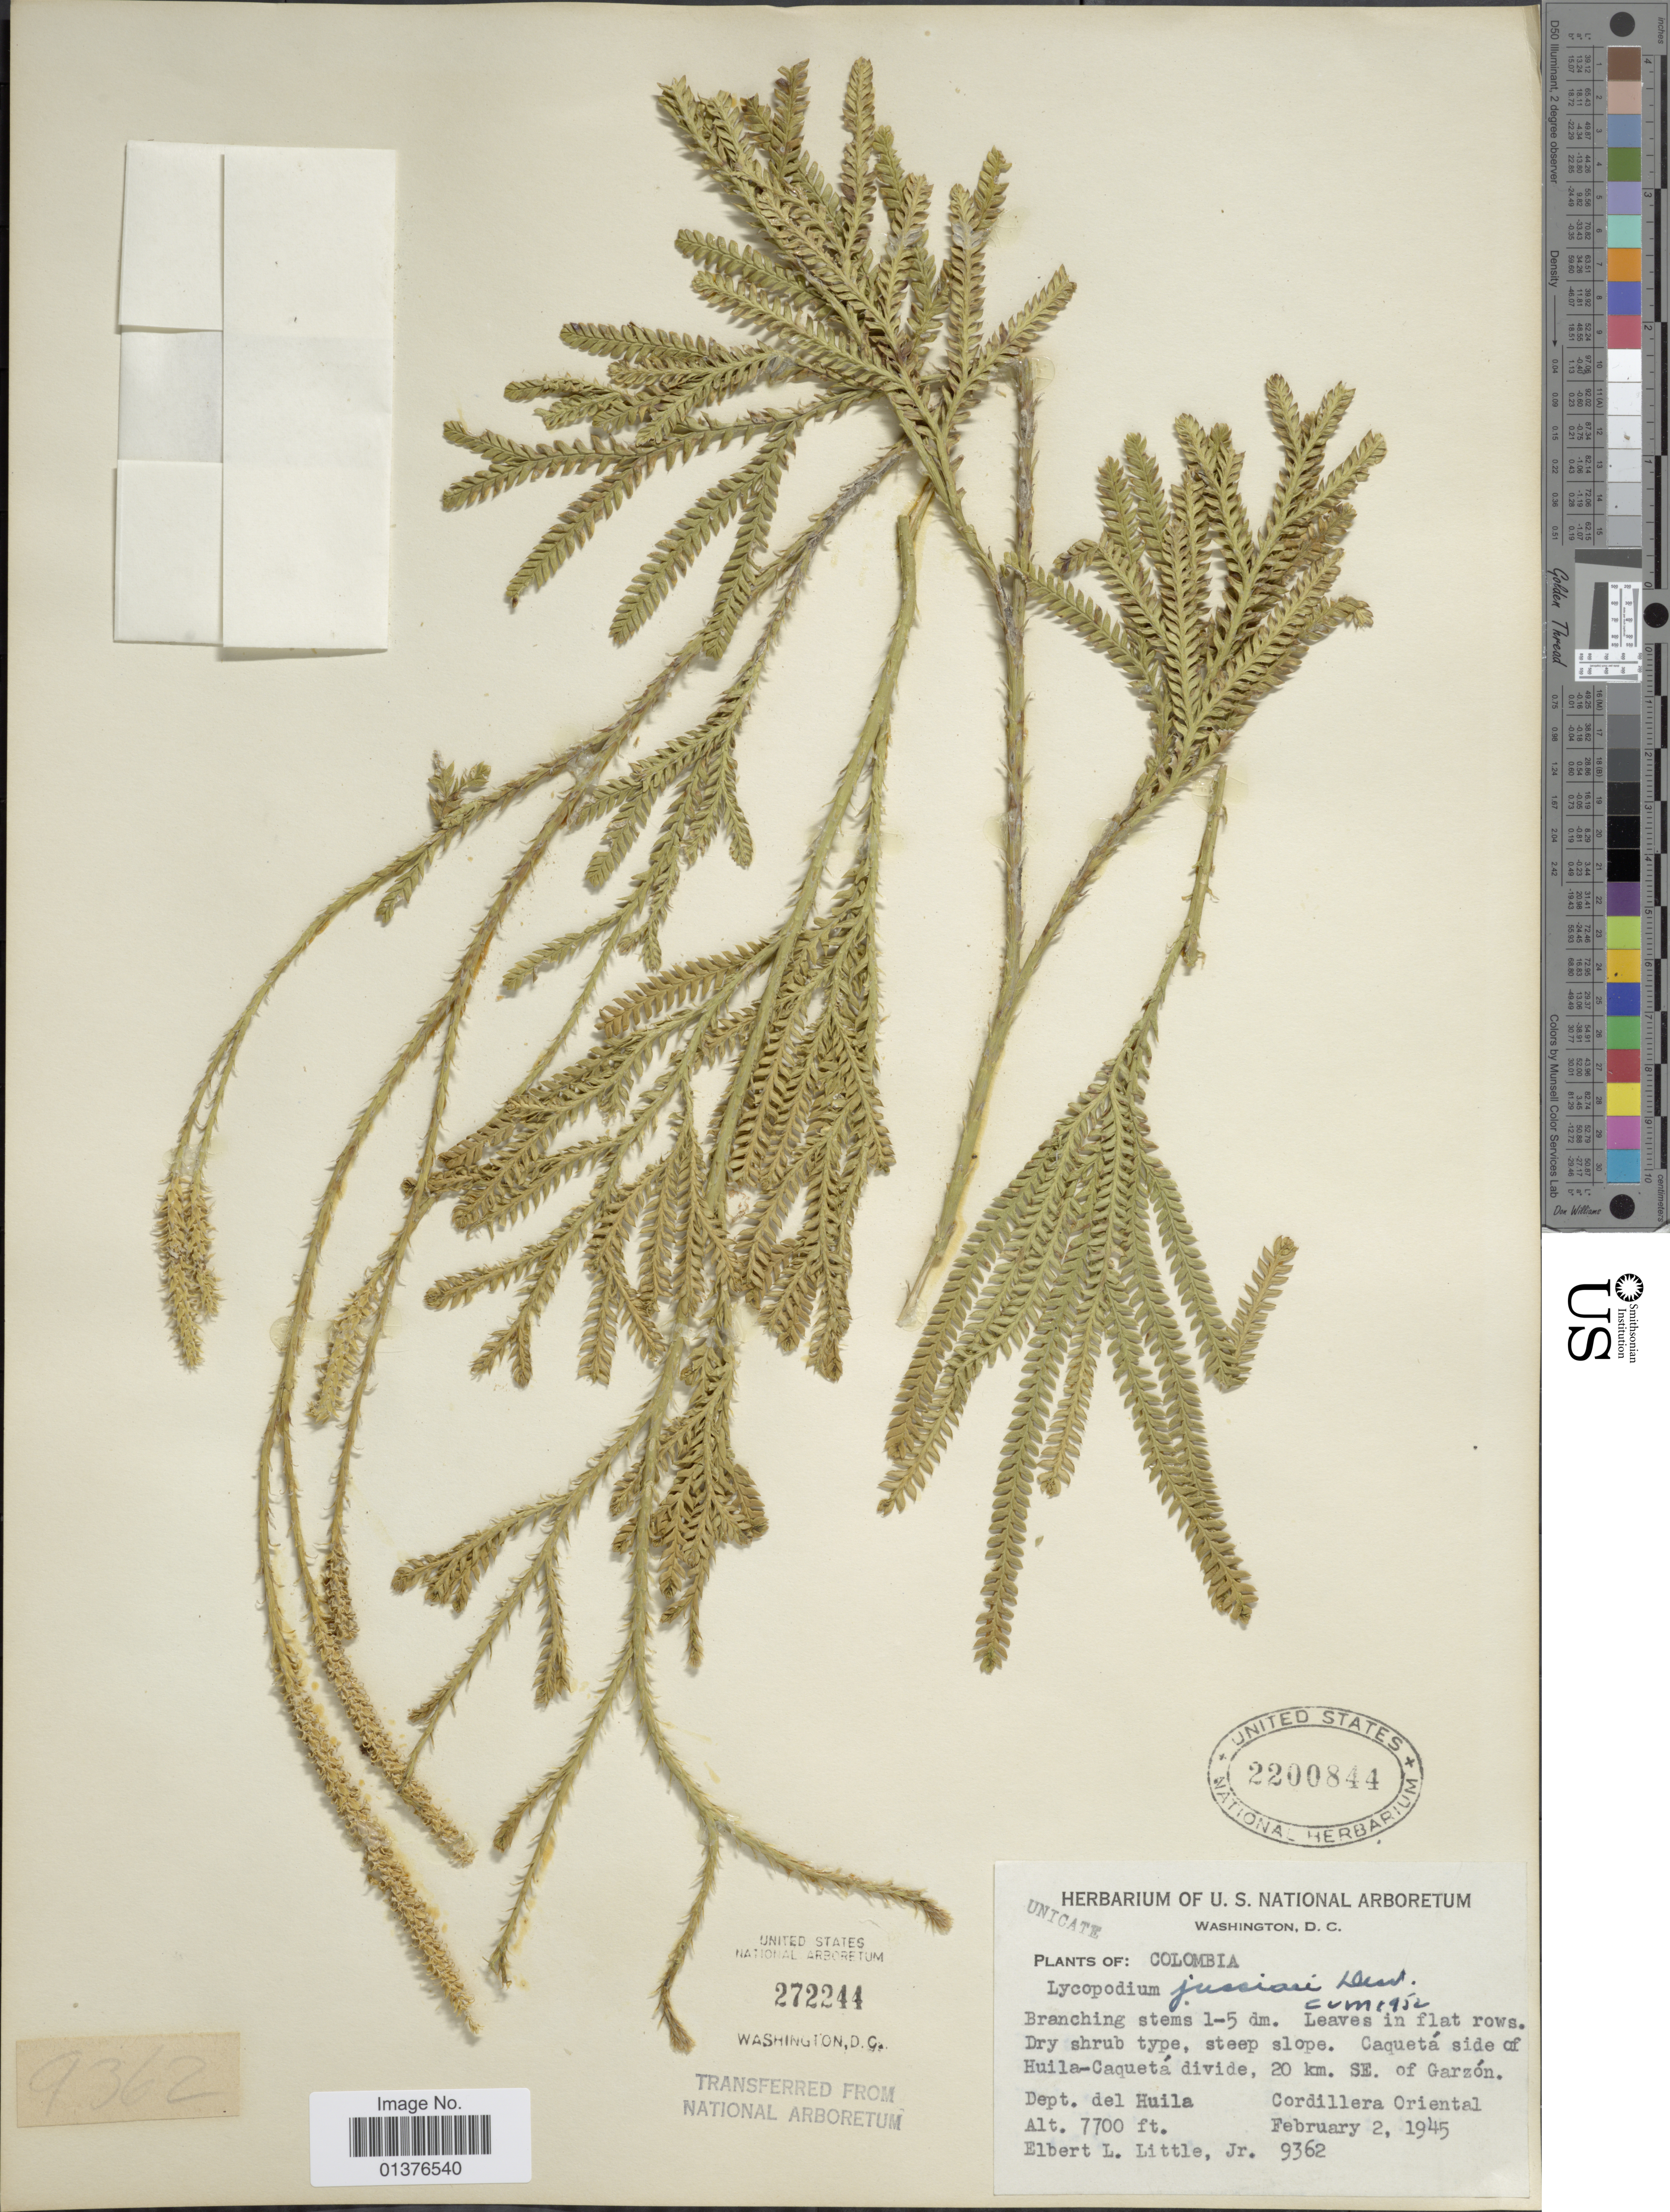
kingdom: Plantae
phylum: Tracheophyta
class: Lycopodiopsida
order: Lycopodiales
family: Lycopodiaceae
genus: Diphasium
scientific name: Diphasium jussiaei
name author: (Desv.) C. Presl ex Rothm.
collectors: E. L. Little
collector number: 9362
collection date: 1945-02-02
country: Colombia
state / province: Huila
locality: Caquetá side of Huila-Caquetá divide, 20km SE of Garzón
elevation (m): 2347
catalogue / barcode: US 2200844